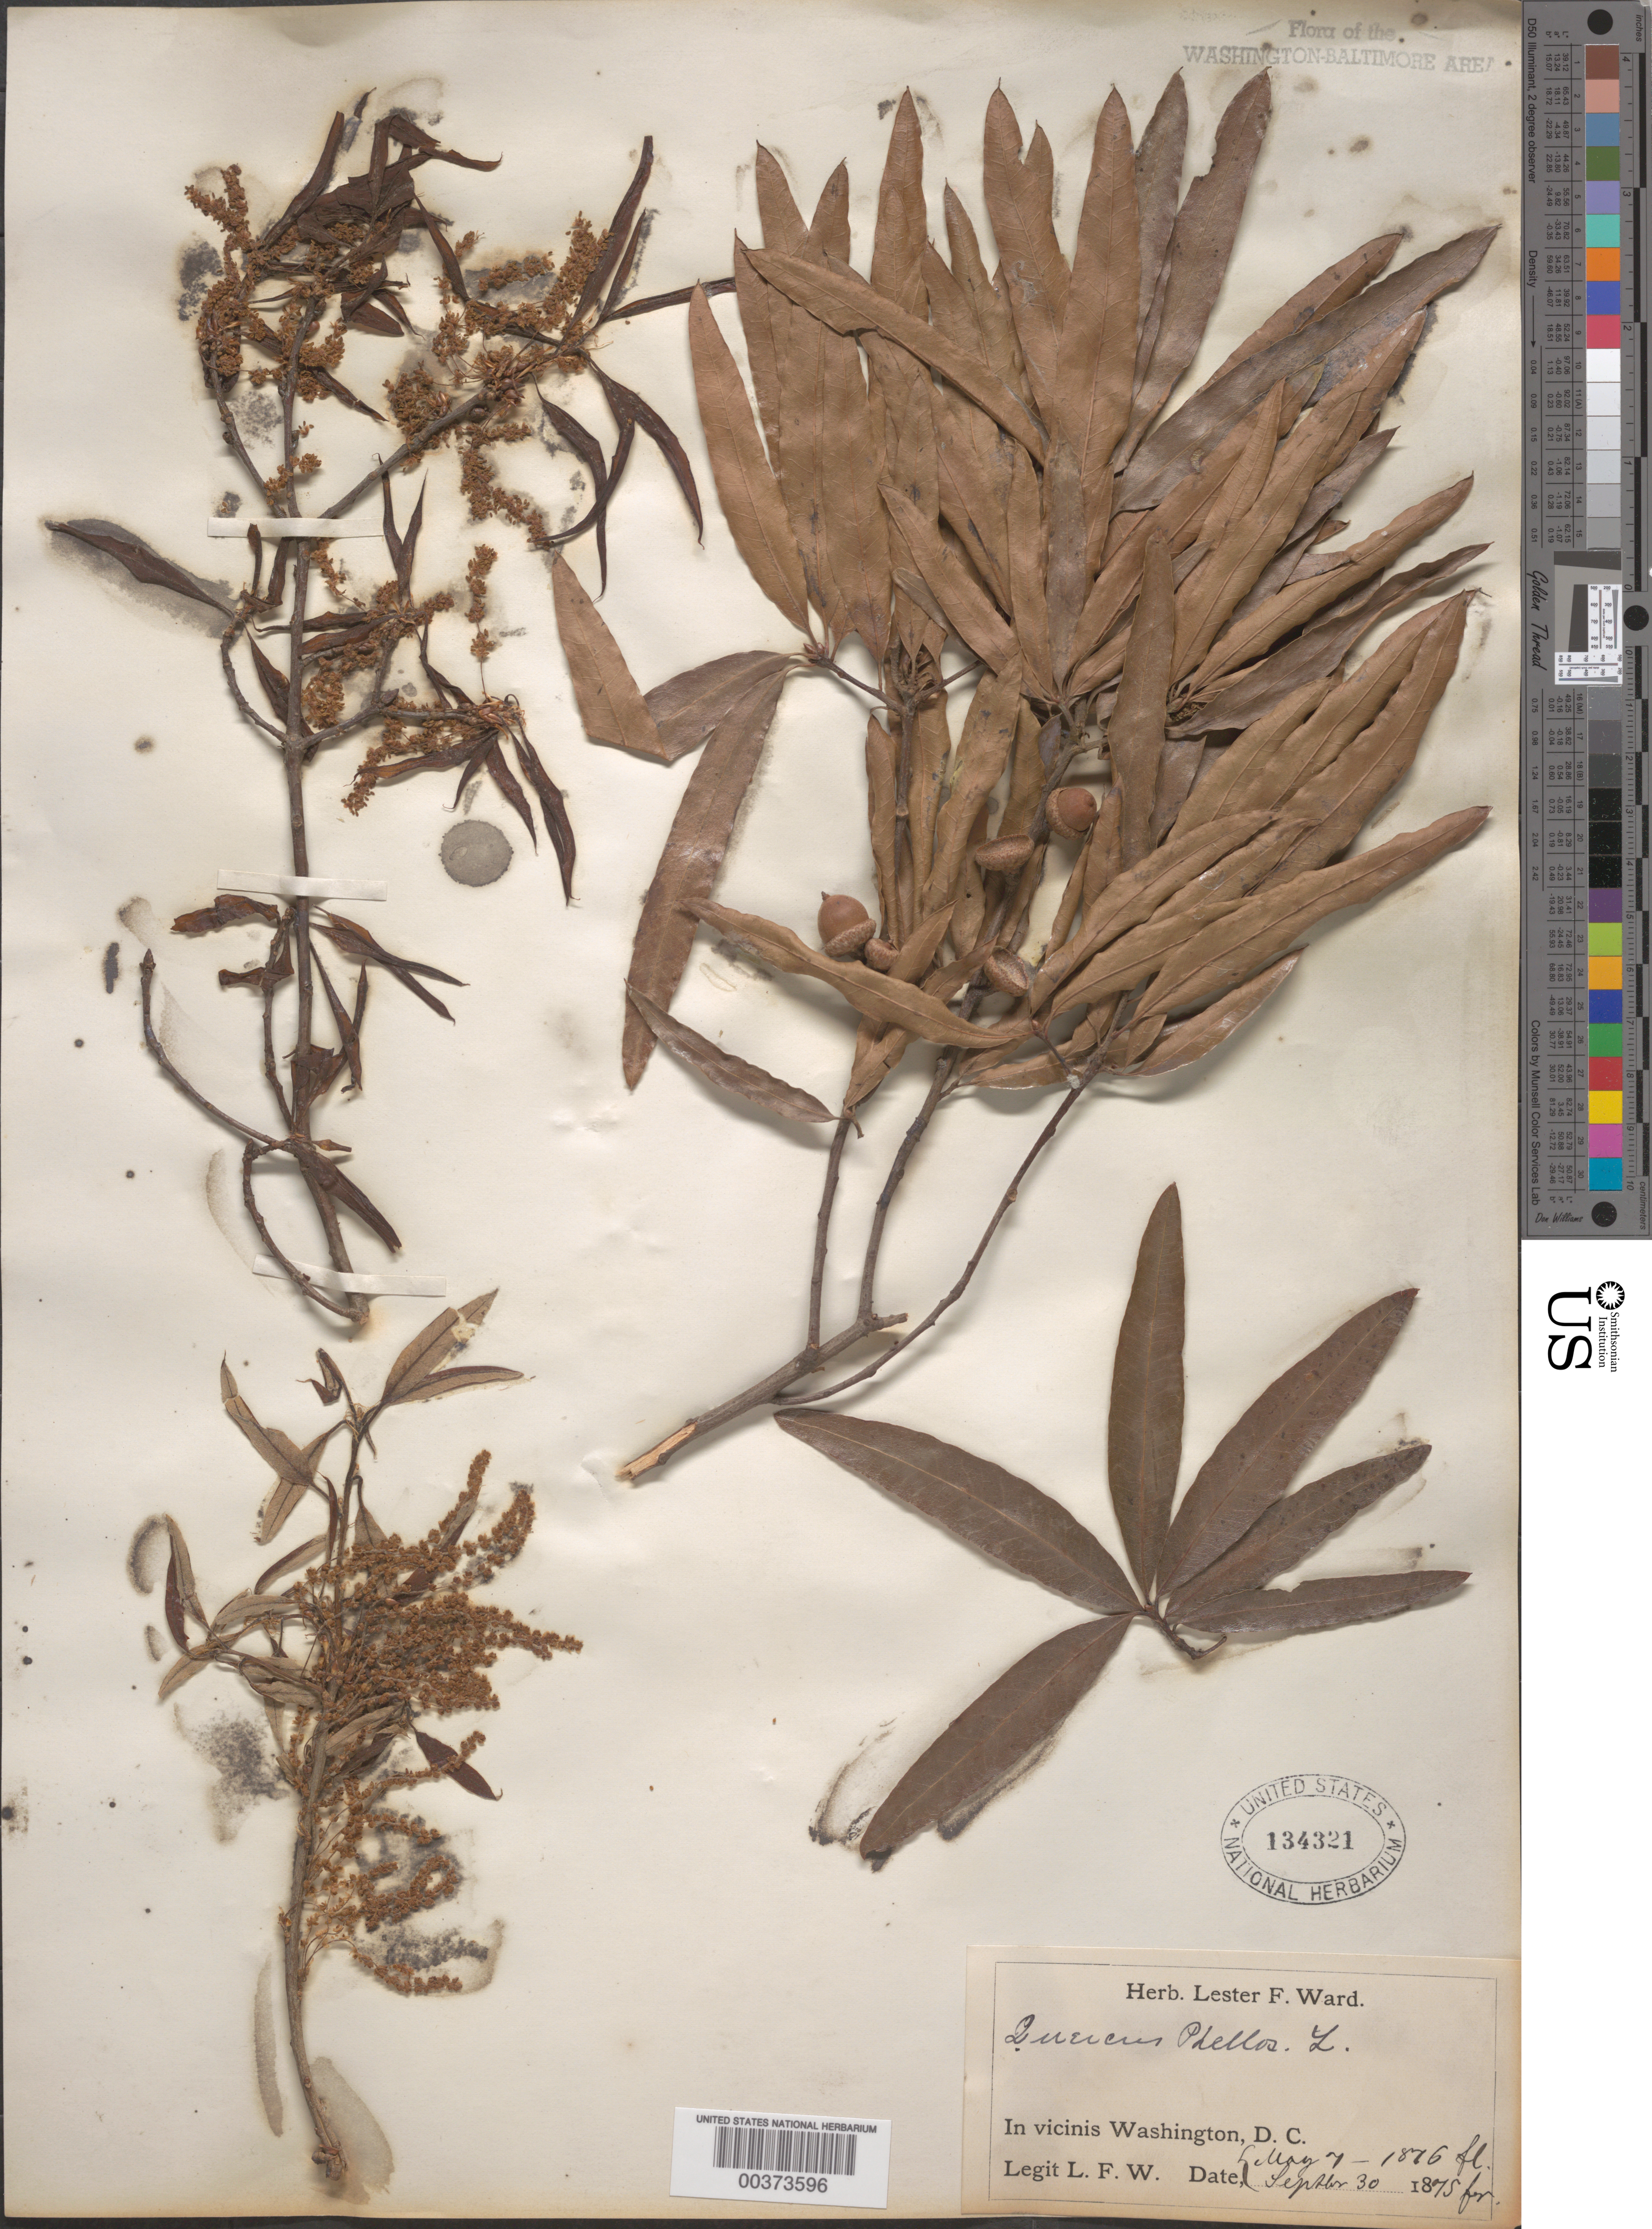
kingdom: Plantae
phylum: Tracheophyta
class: Magnoliopsida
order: Fagales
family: Fagaceae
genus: Quercus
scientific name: Quercus phellos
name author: L.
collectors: L. F. Ward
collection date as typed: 07 May 1876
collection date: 1876-05-07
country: United States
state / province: District of Columbia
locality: Washington DC area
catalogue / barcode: US 134321